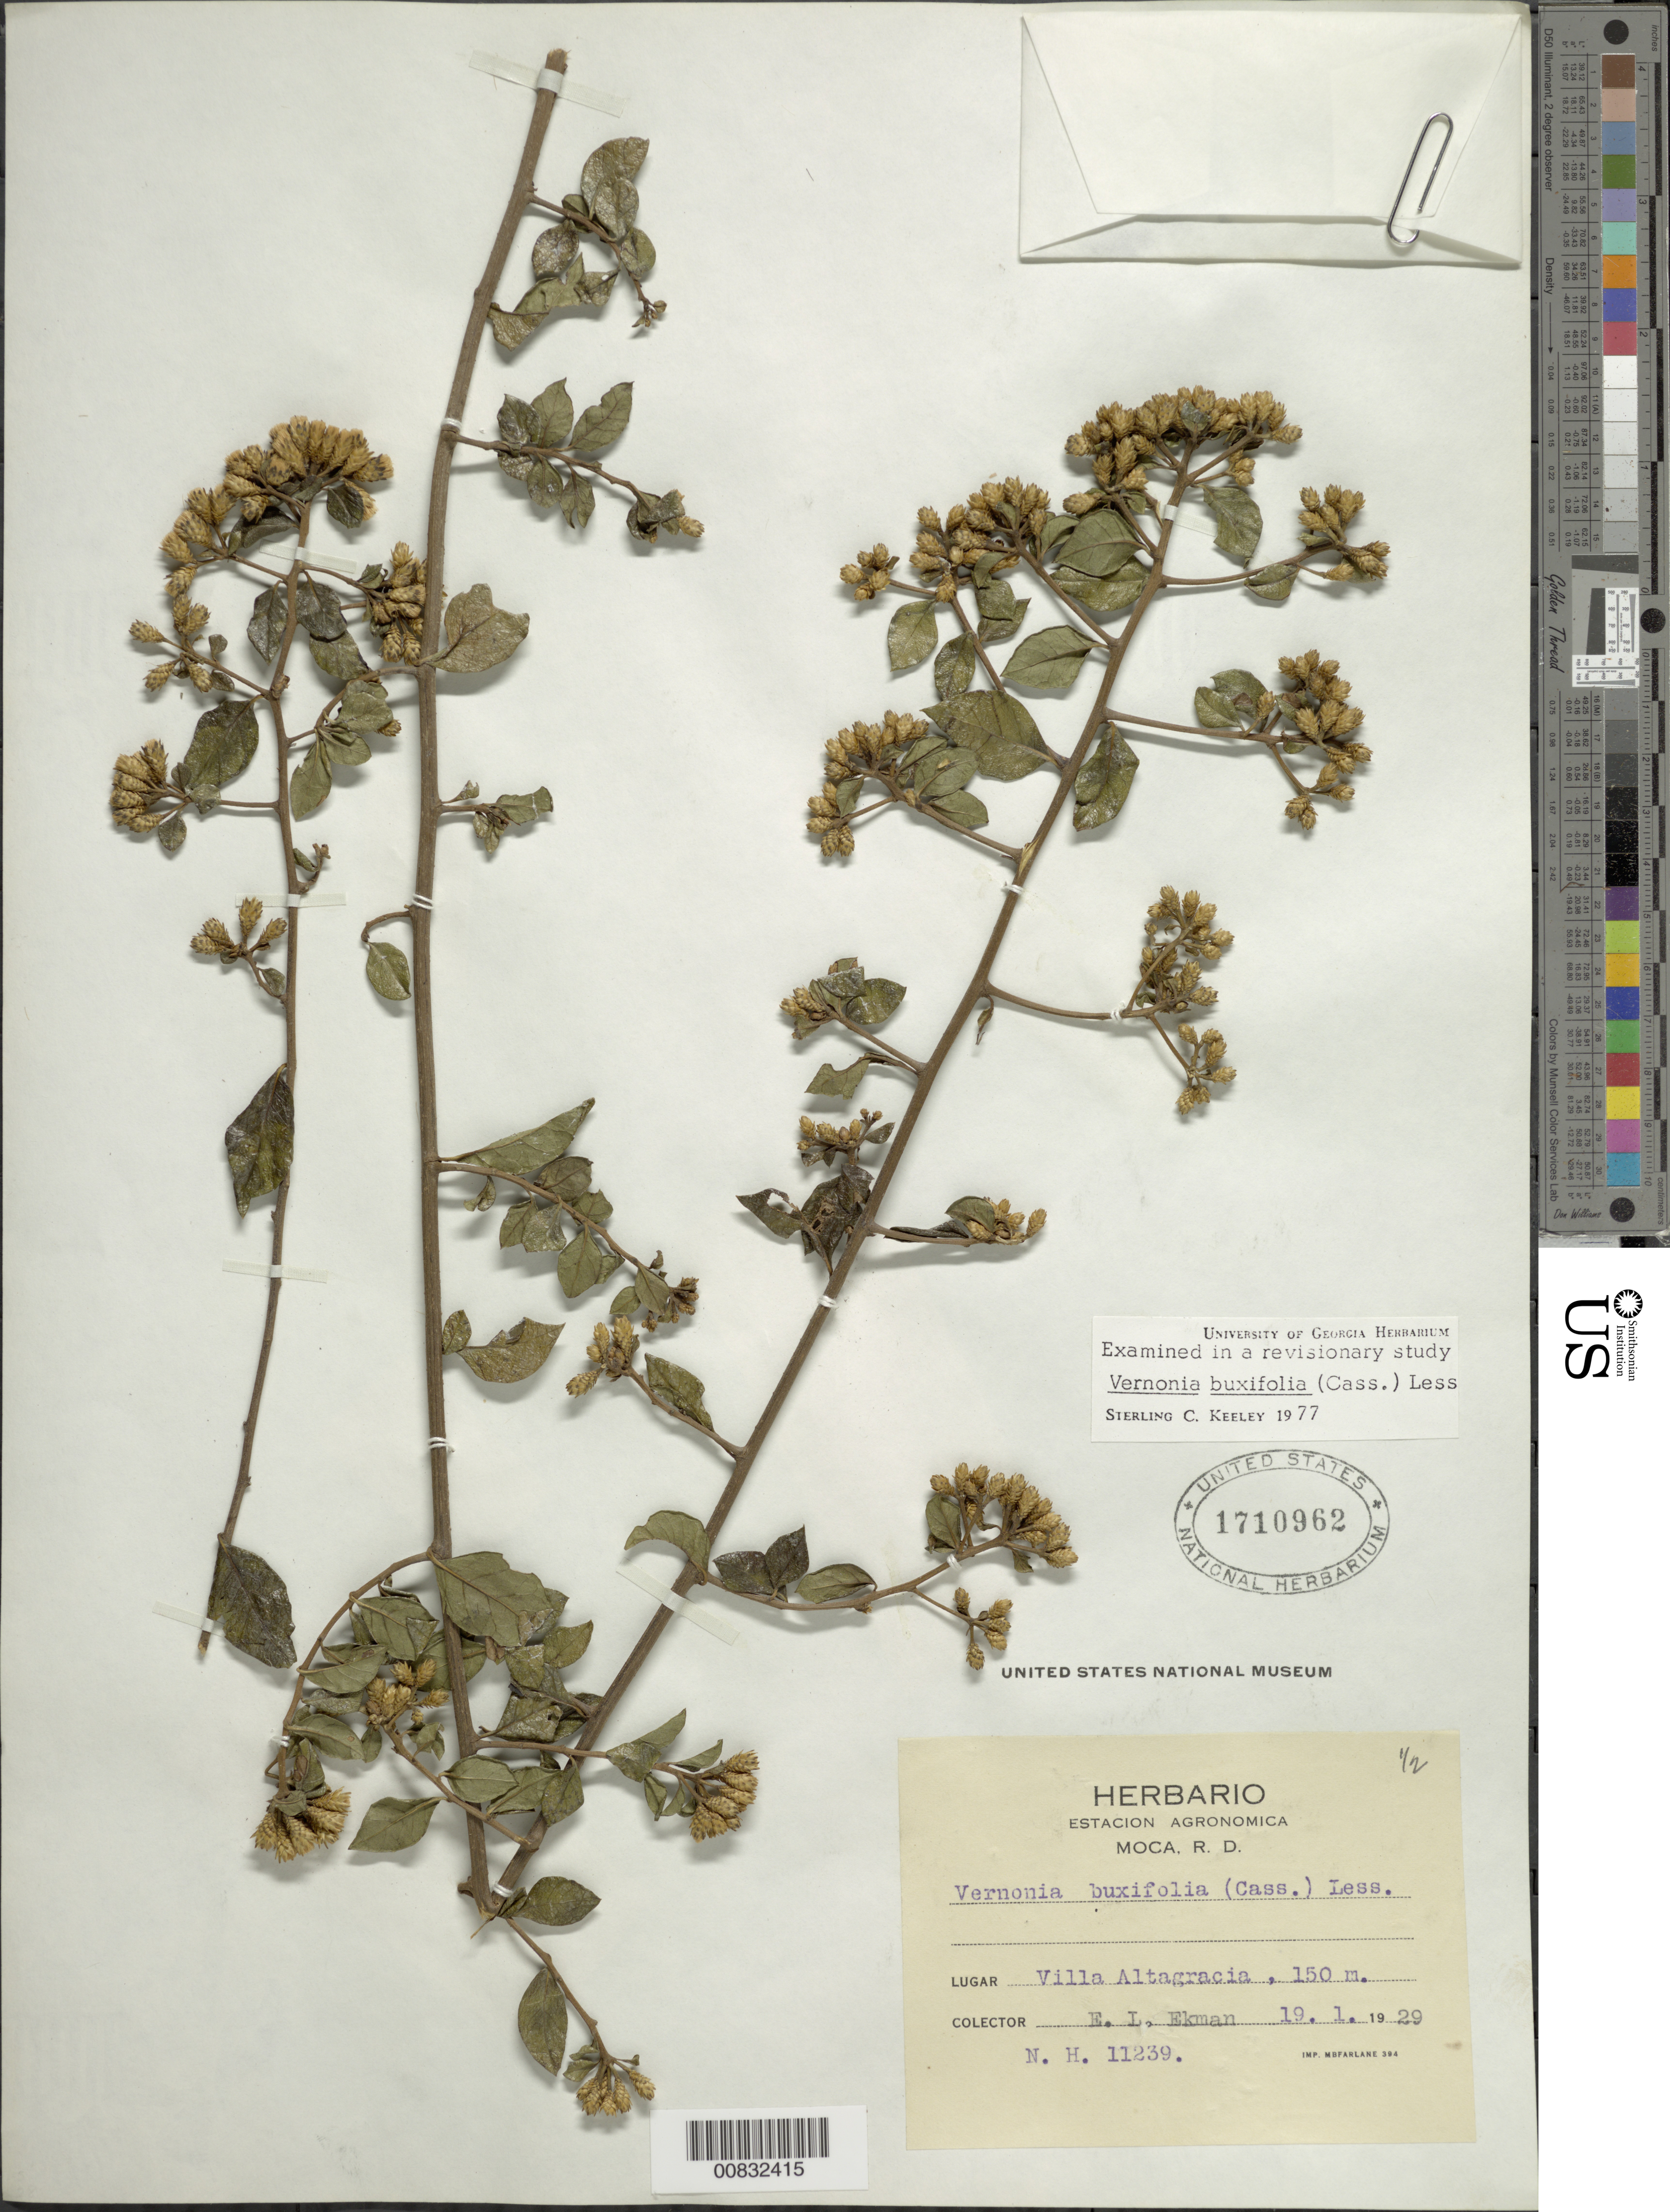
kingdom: Plantae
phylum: Tracheophyta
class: Magnoliopsida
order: Asterales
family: Asteraceae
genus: Vernonanthura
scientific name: Vernonanthura buxifolia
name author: (Less.) H. Rob.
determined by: Keeley, S. C.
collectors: E. L. Ekman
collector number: H 11239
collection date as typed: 19 Jan 1929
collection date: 1929-01-19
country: Dominican Republic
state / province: Distrito Nacional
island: Hispaniola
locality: Villa Altagracia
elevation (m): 150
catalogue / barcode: US 1710962